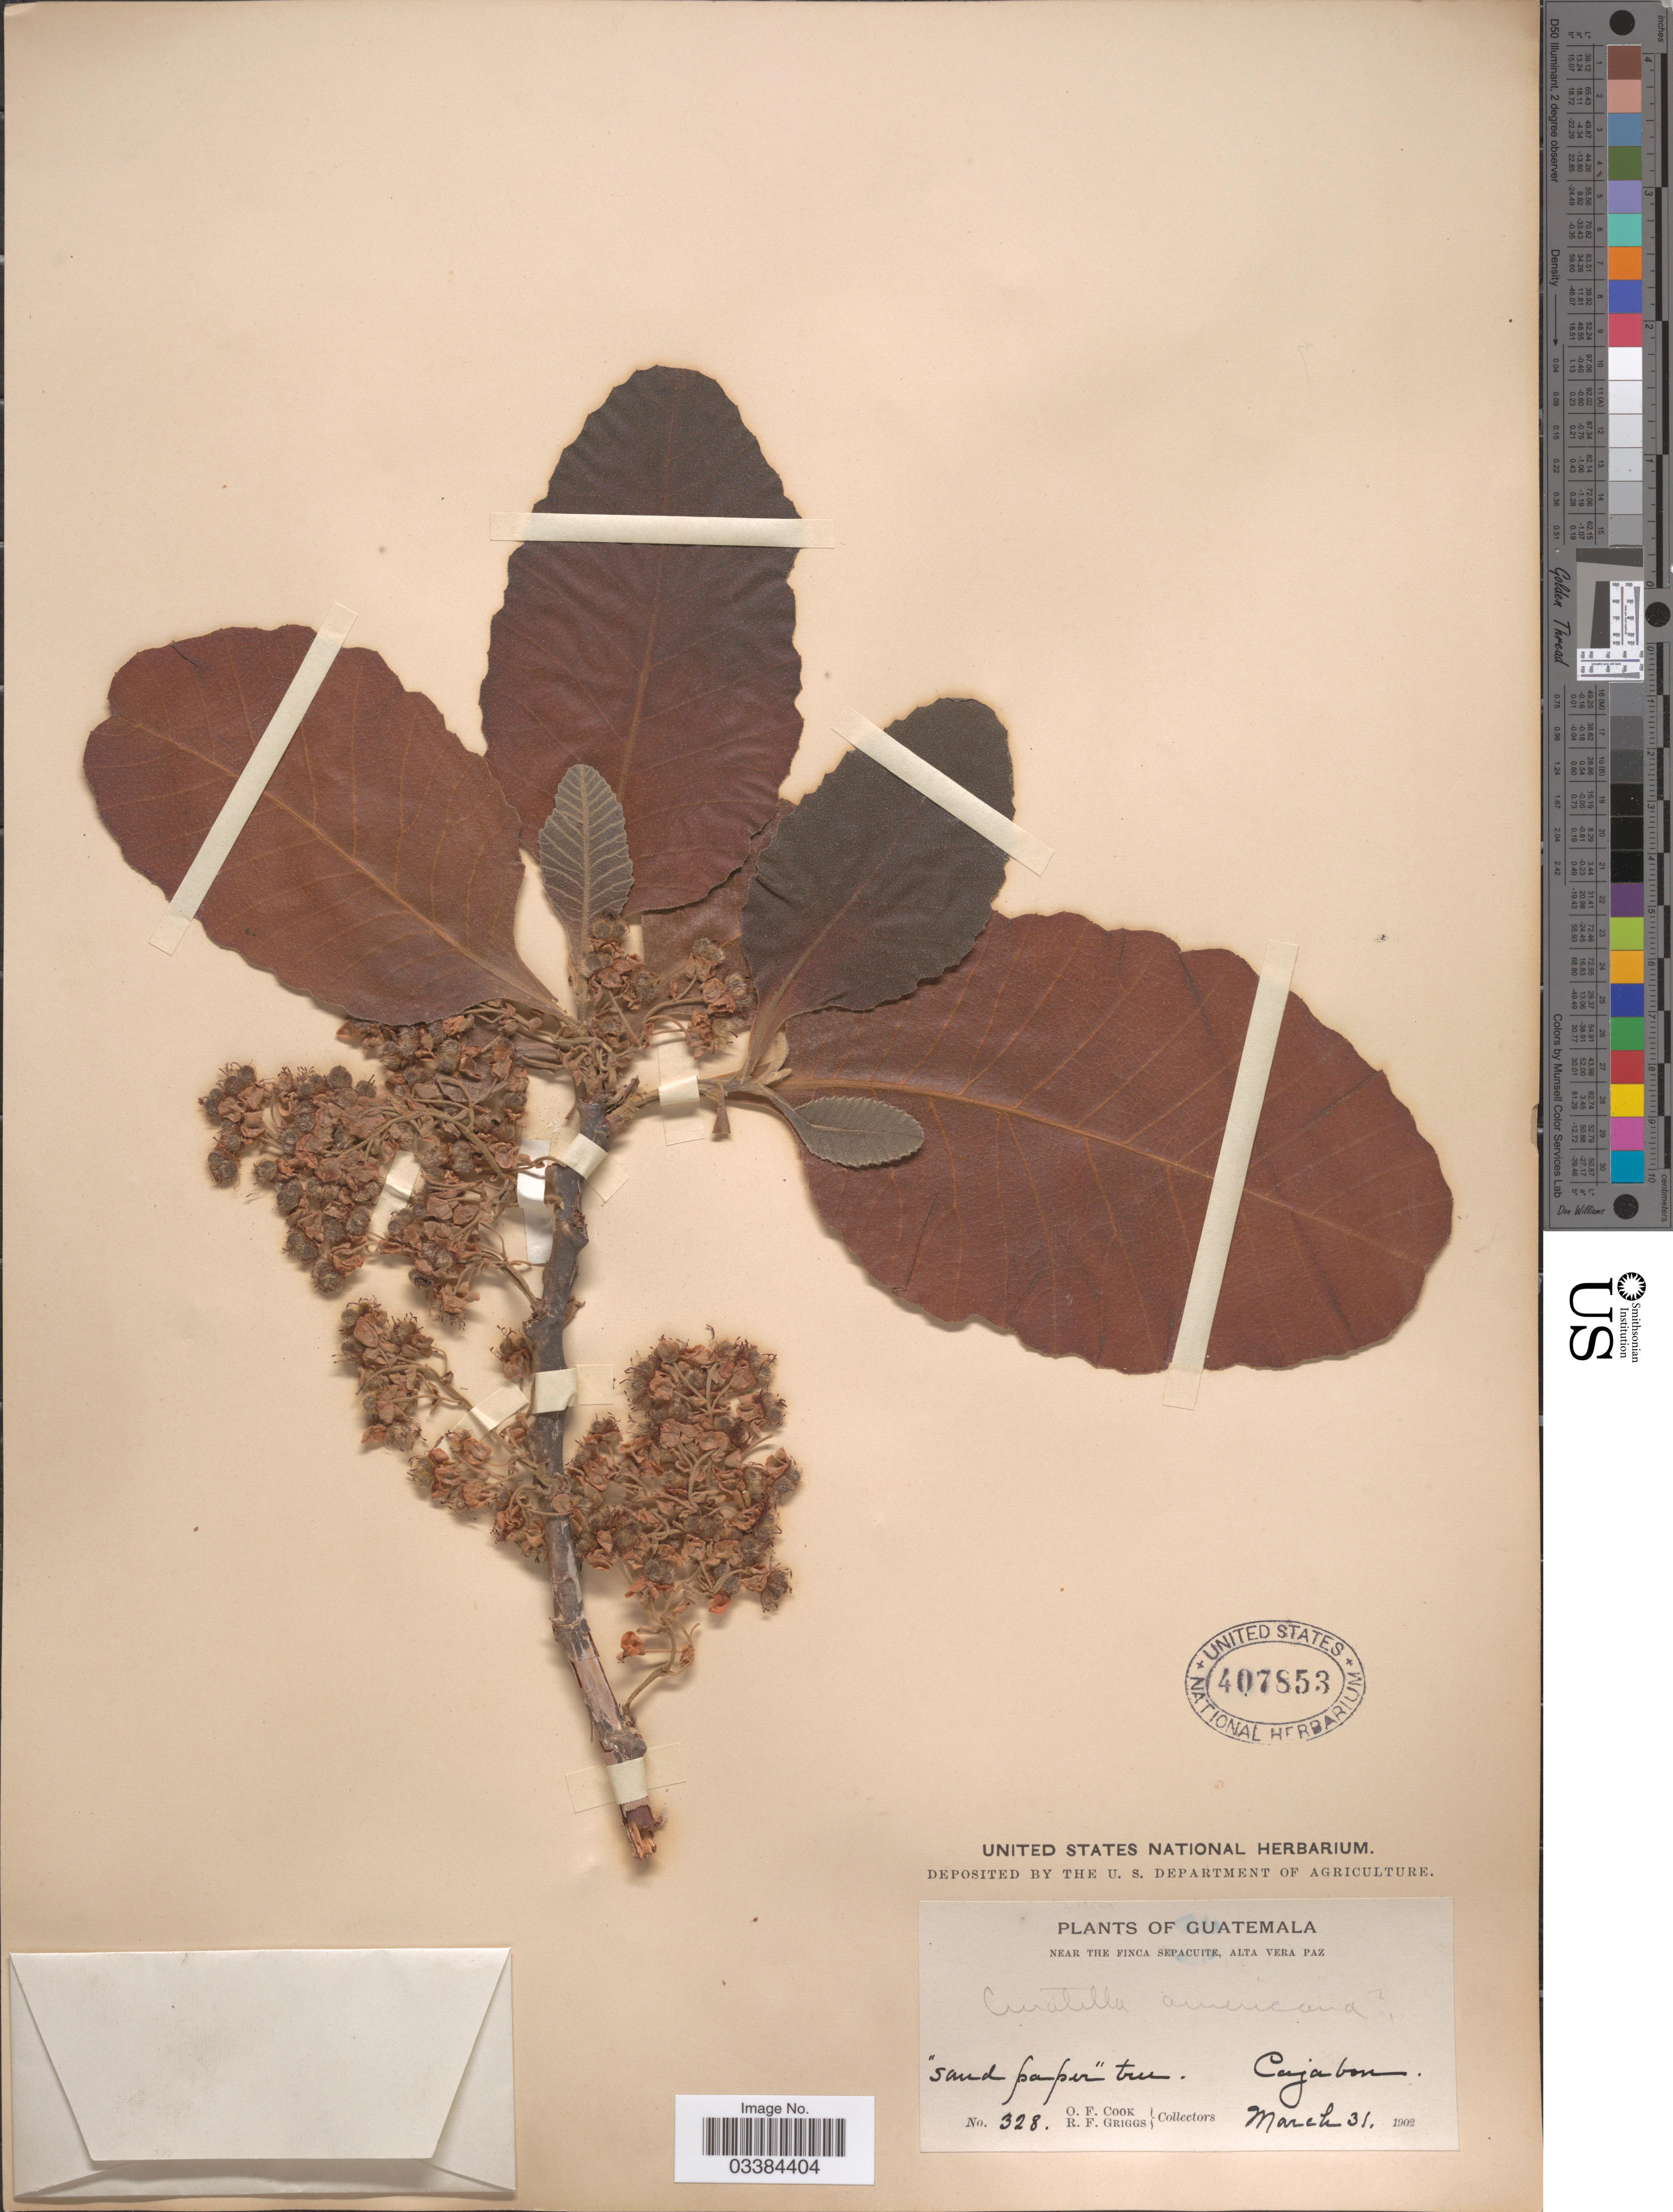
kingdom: Plantae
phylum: Tracheophyta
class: Magnoliopsida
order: Dilleniales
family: Dilleniaceae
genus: Curatella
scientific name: Curatella americana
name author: L.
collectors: O. F. Cook & R. F. Griggs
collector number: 328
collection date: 1902-03-31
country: Guatemala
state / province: Alta Verapaz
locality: Near the Finca Sepacuite, Alta Vera Paz. Cajabon.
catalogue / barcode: US 407853